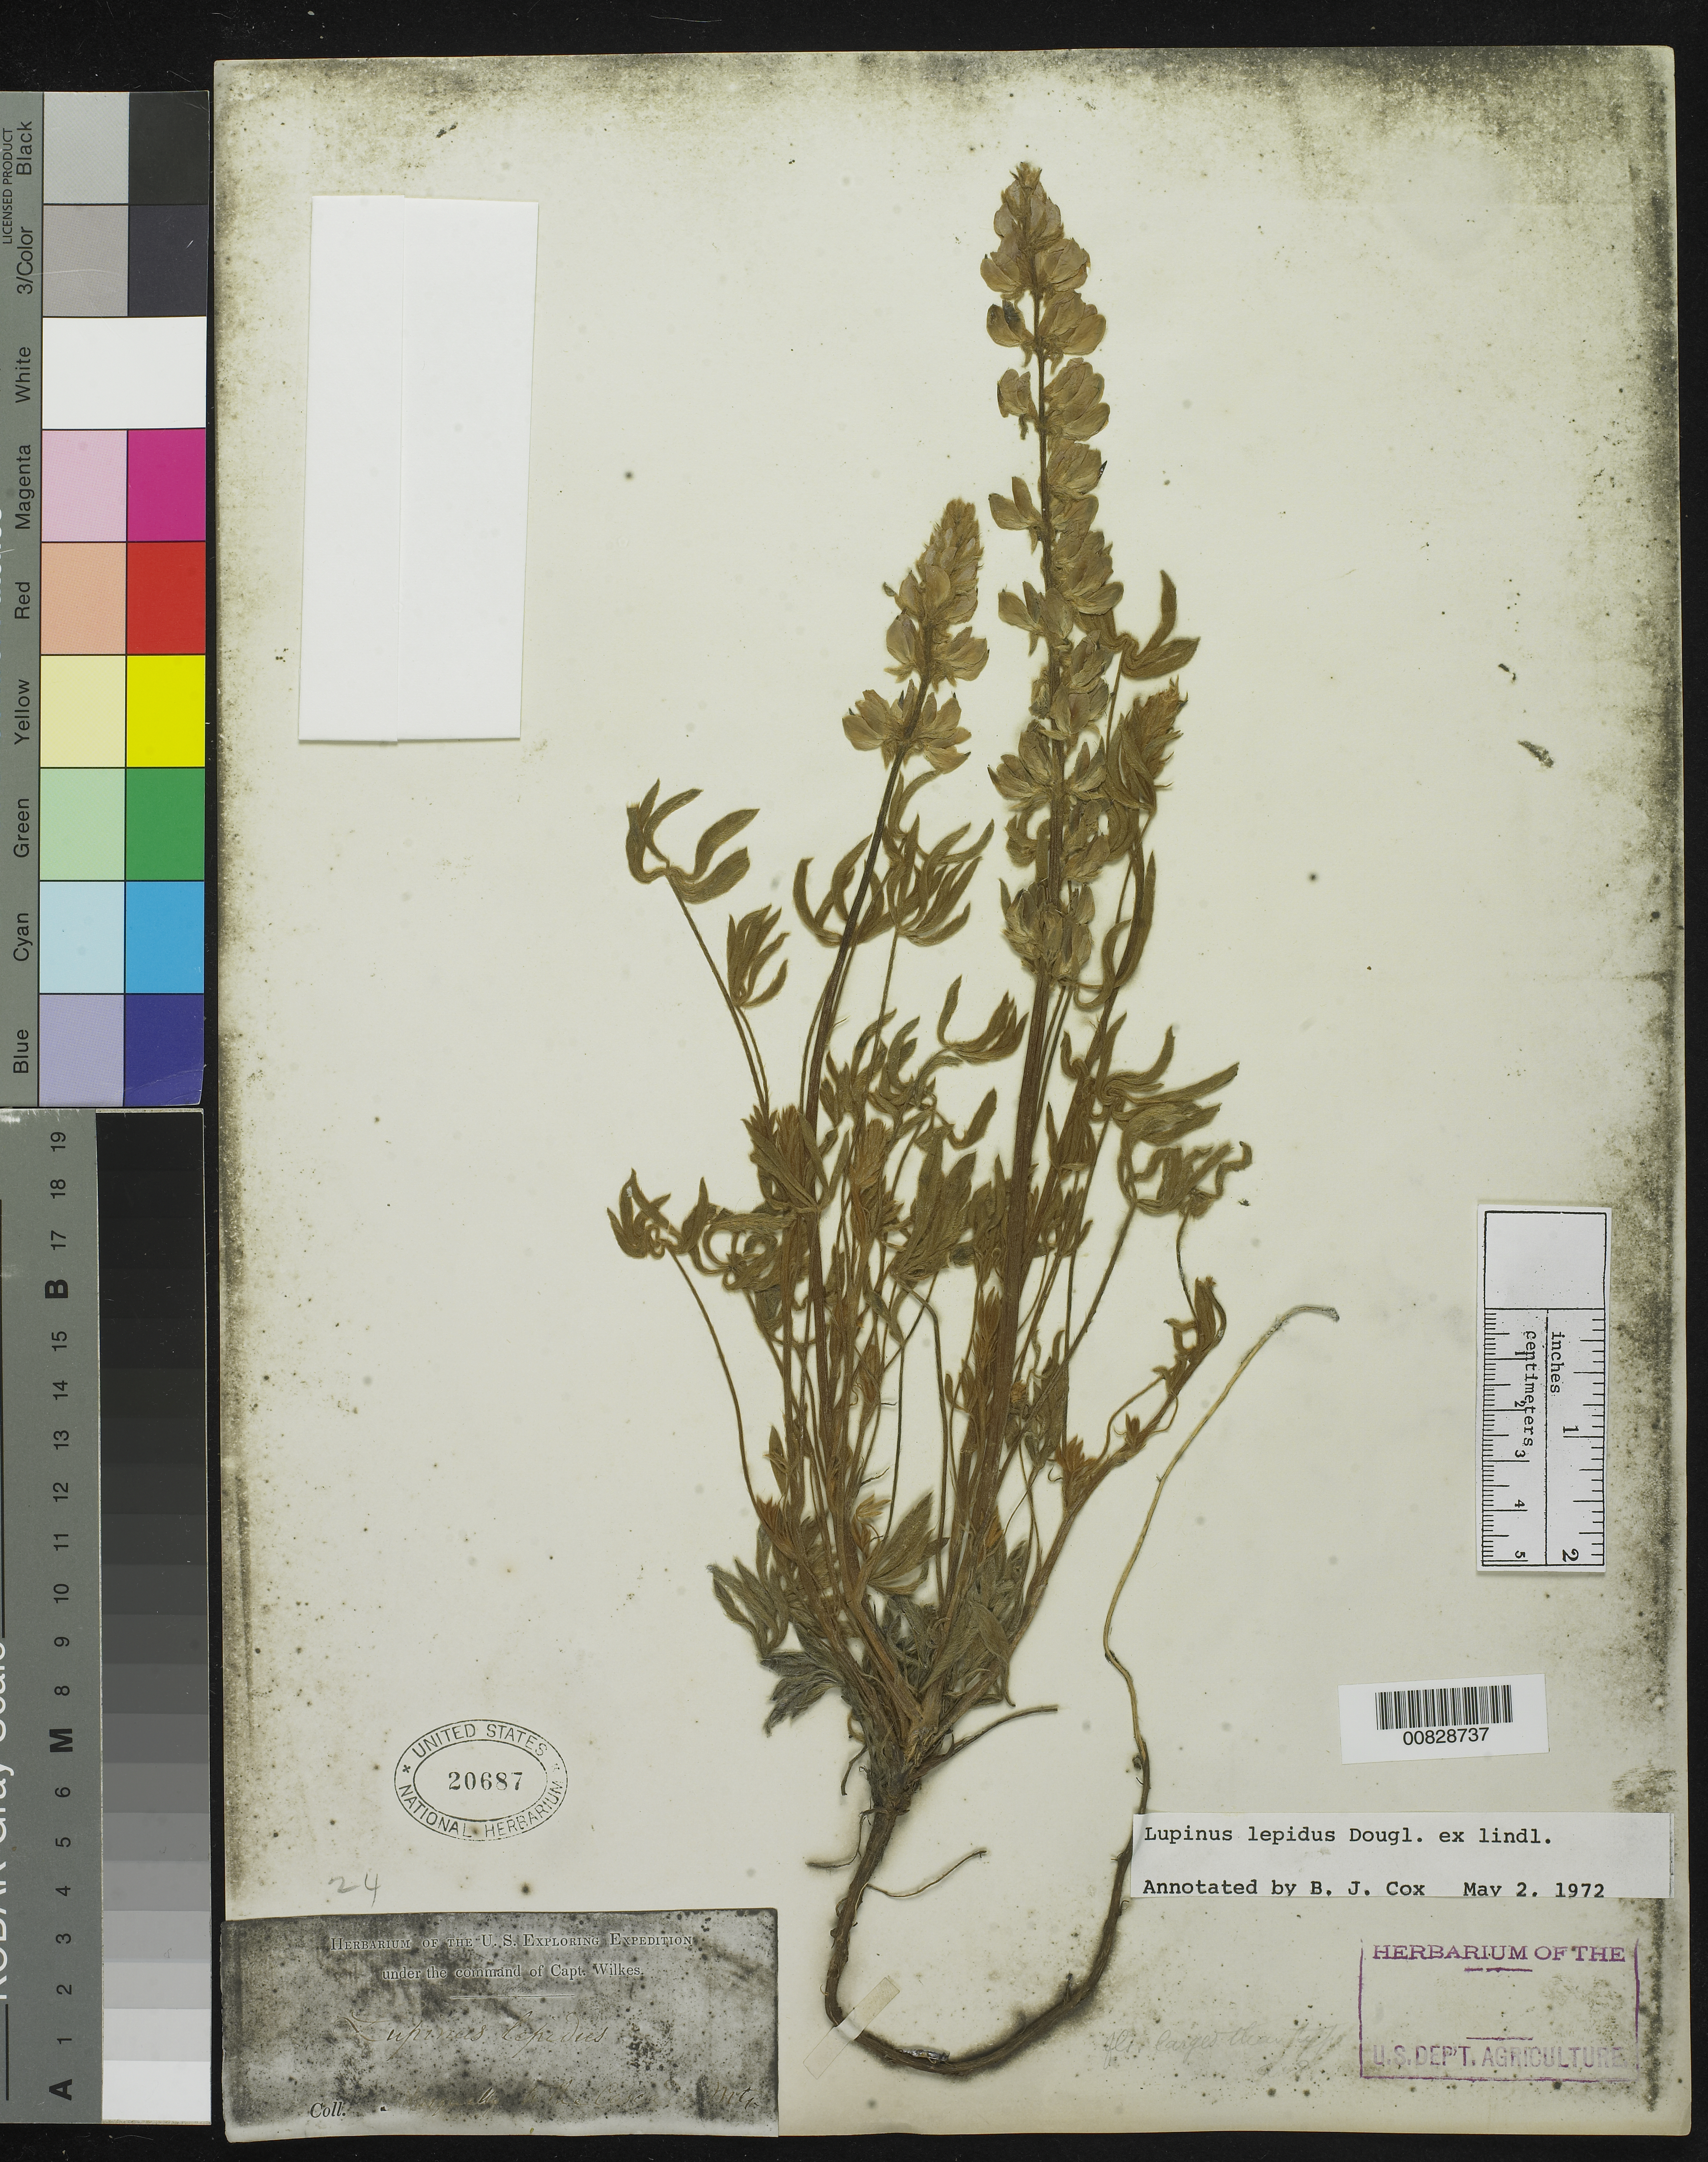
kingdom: Plantae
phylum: Tracheophyta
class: Magnoliopsida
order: Fabales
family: Fabaceae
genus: Lupinus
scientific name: Lupinus lepidus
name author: Douglas ex Lindl.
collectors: Wilkes Explor. Exped.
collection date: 1838/1842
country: United States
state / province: Washington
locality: Nisqually to the Cascade Mts.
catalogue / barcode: US 20687